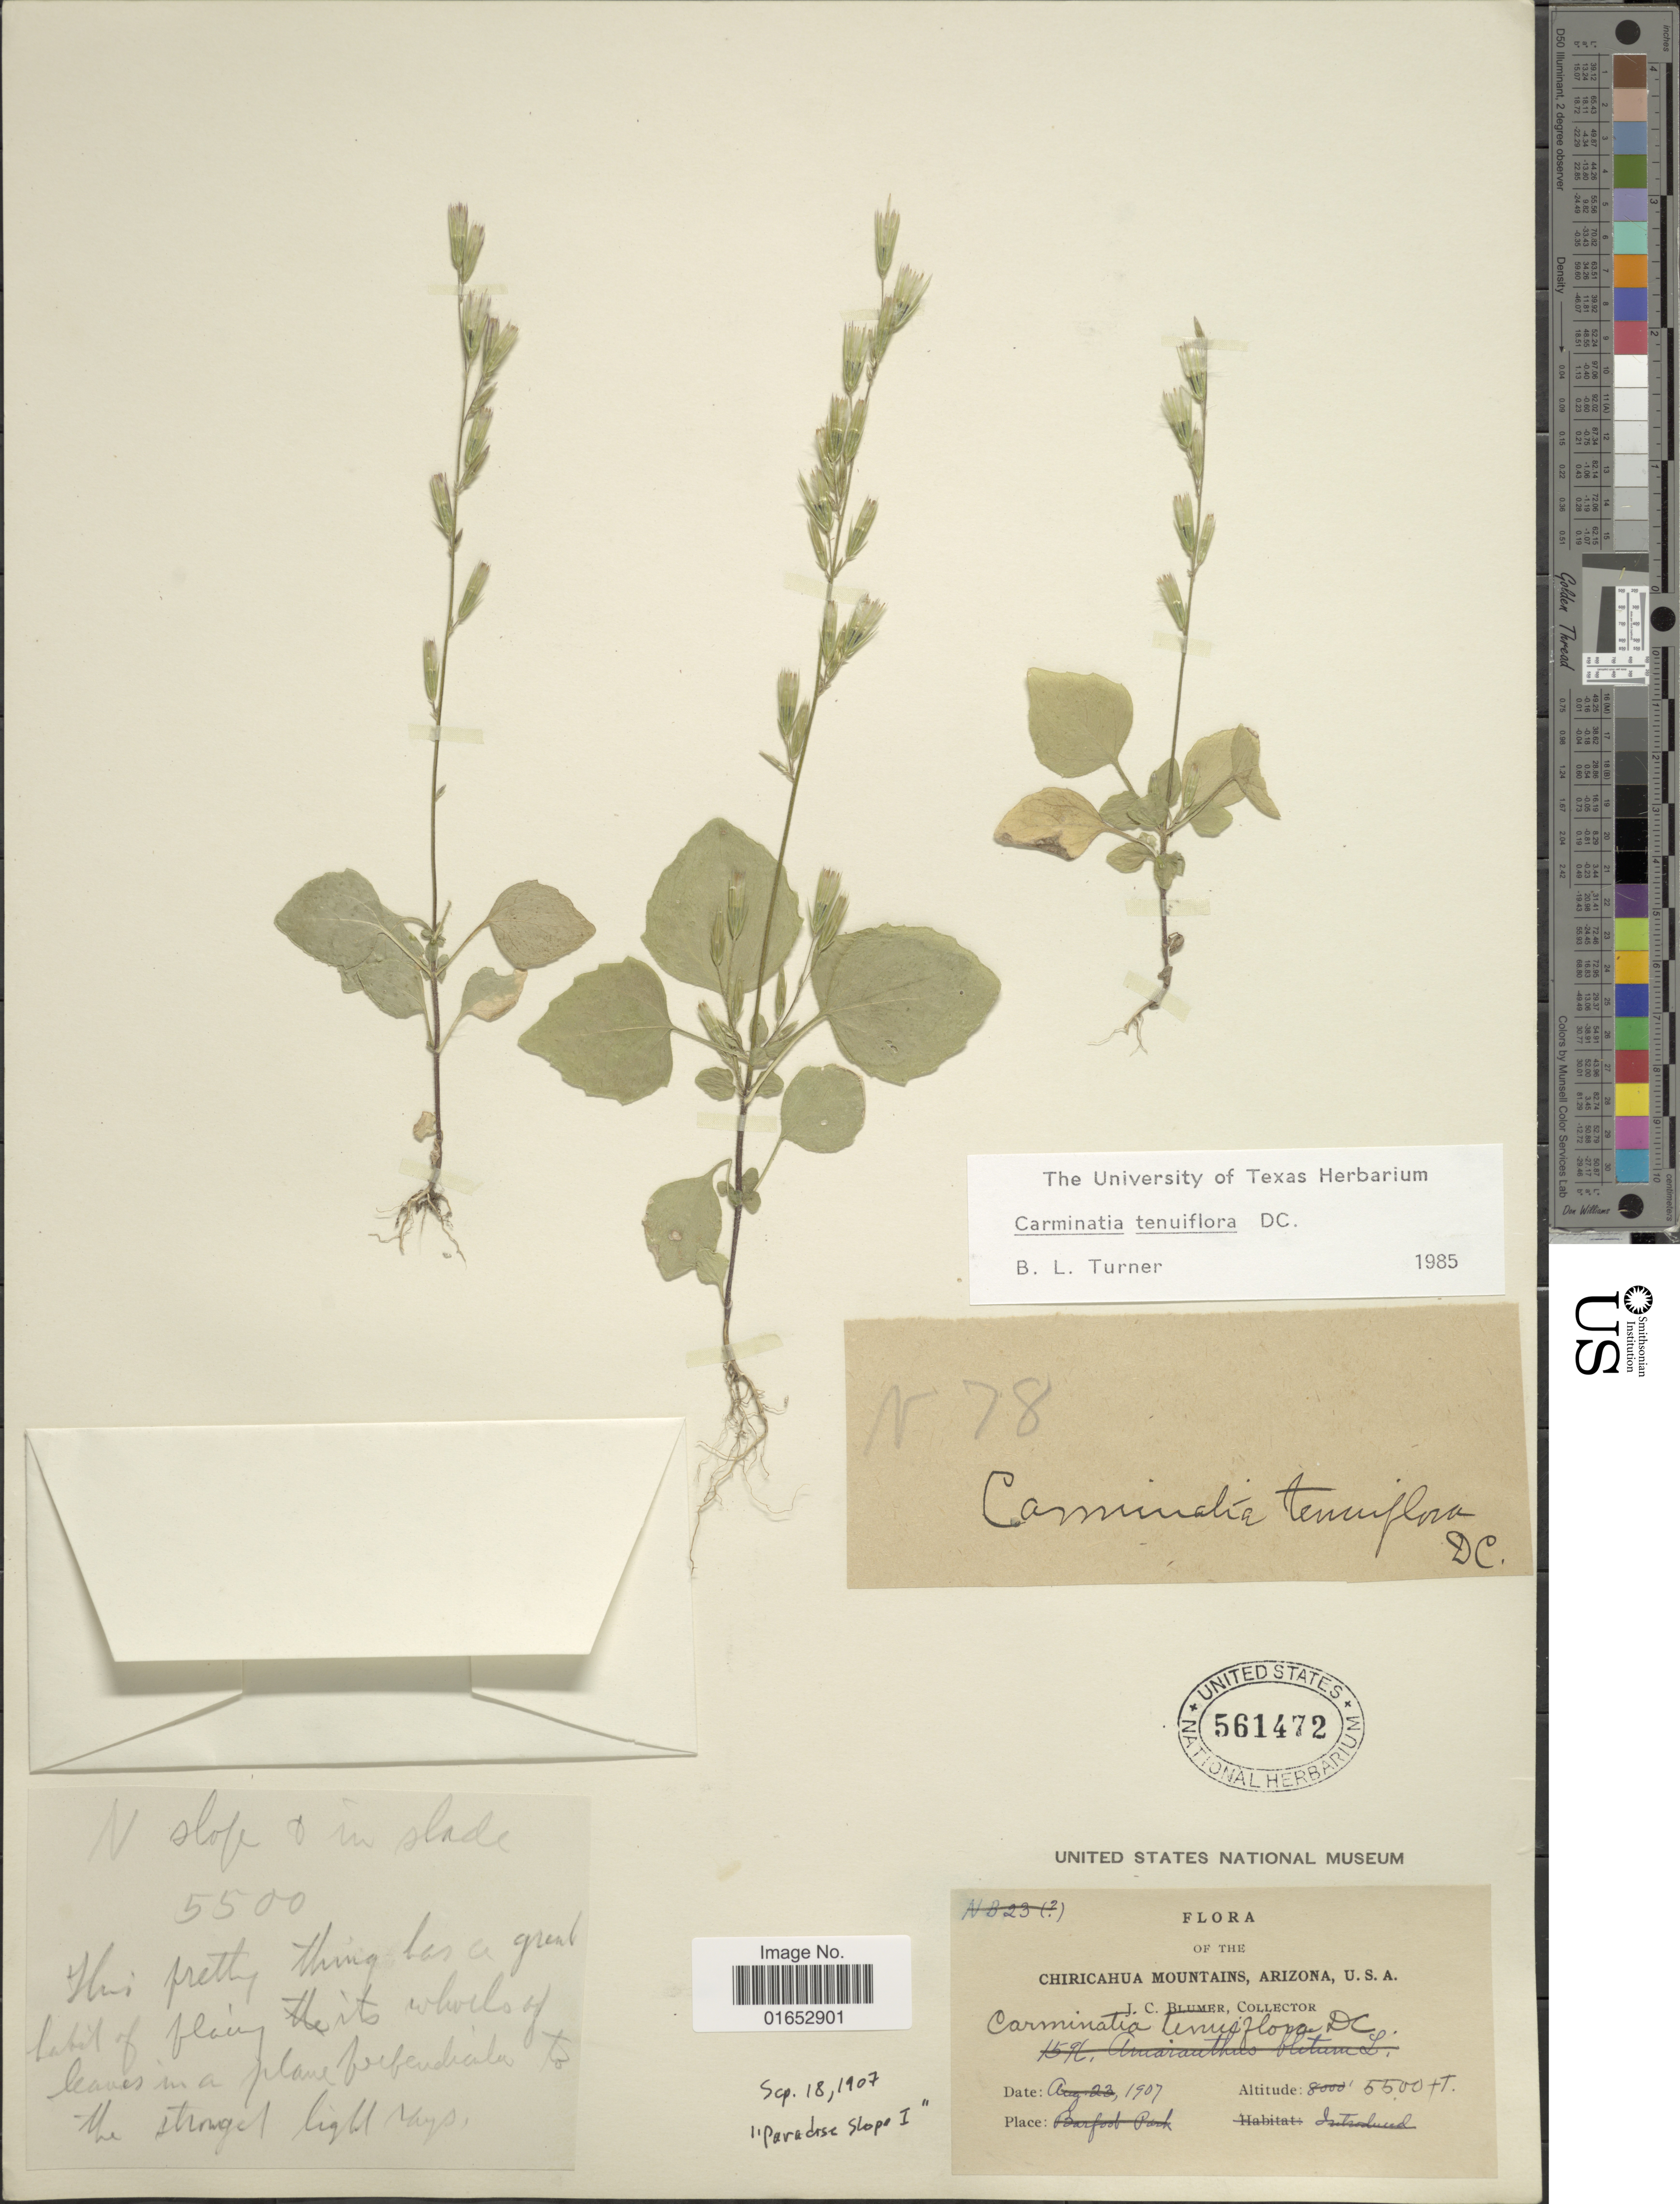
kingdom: Plantae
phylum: Tracheophyta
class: Magnoliopsida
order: Asterales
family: Asteraceae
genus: Carminatia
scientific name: Carminatia tenuiflora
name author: DC.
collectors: J. C. Blumer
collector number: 78?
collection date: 1907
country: United States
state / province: Arizona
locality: Chiricahua Mountains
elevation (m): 1676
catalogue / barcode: US 561472